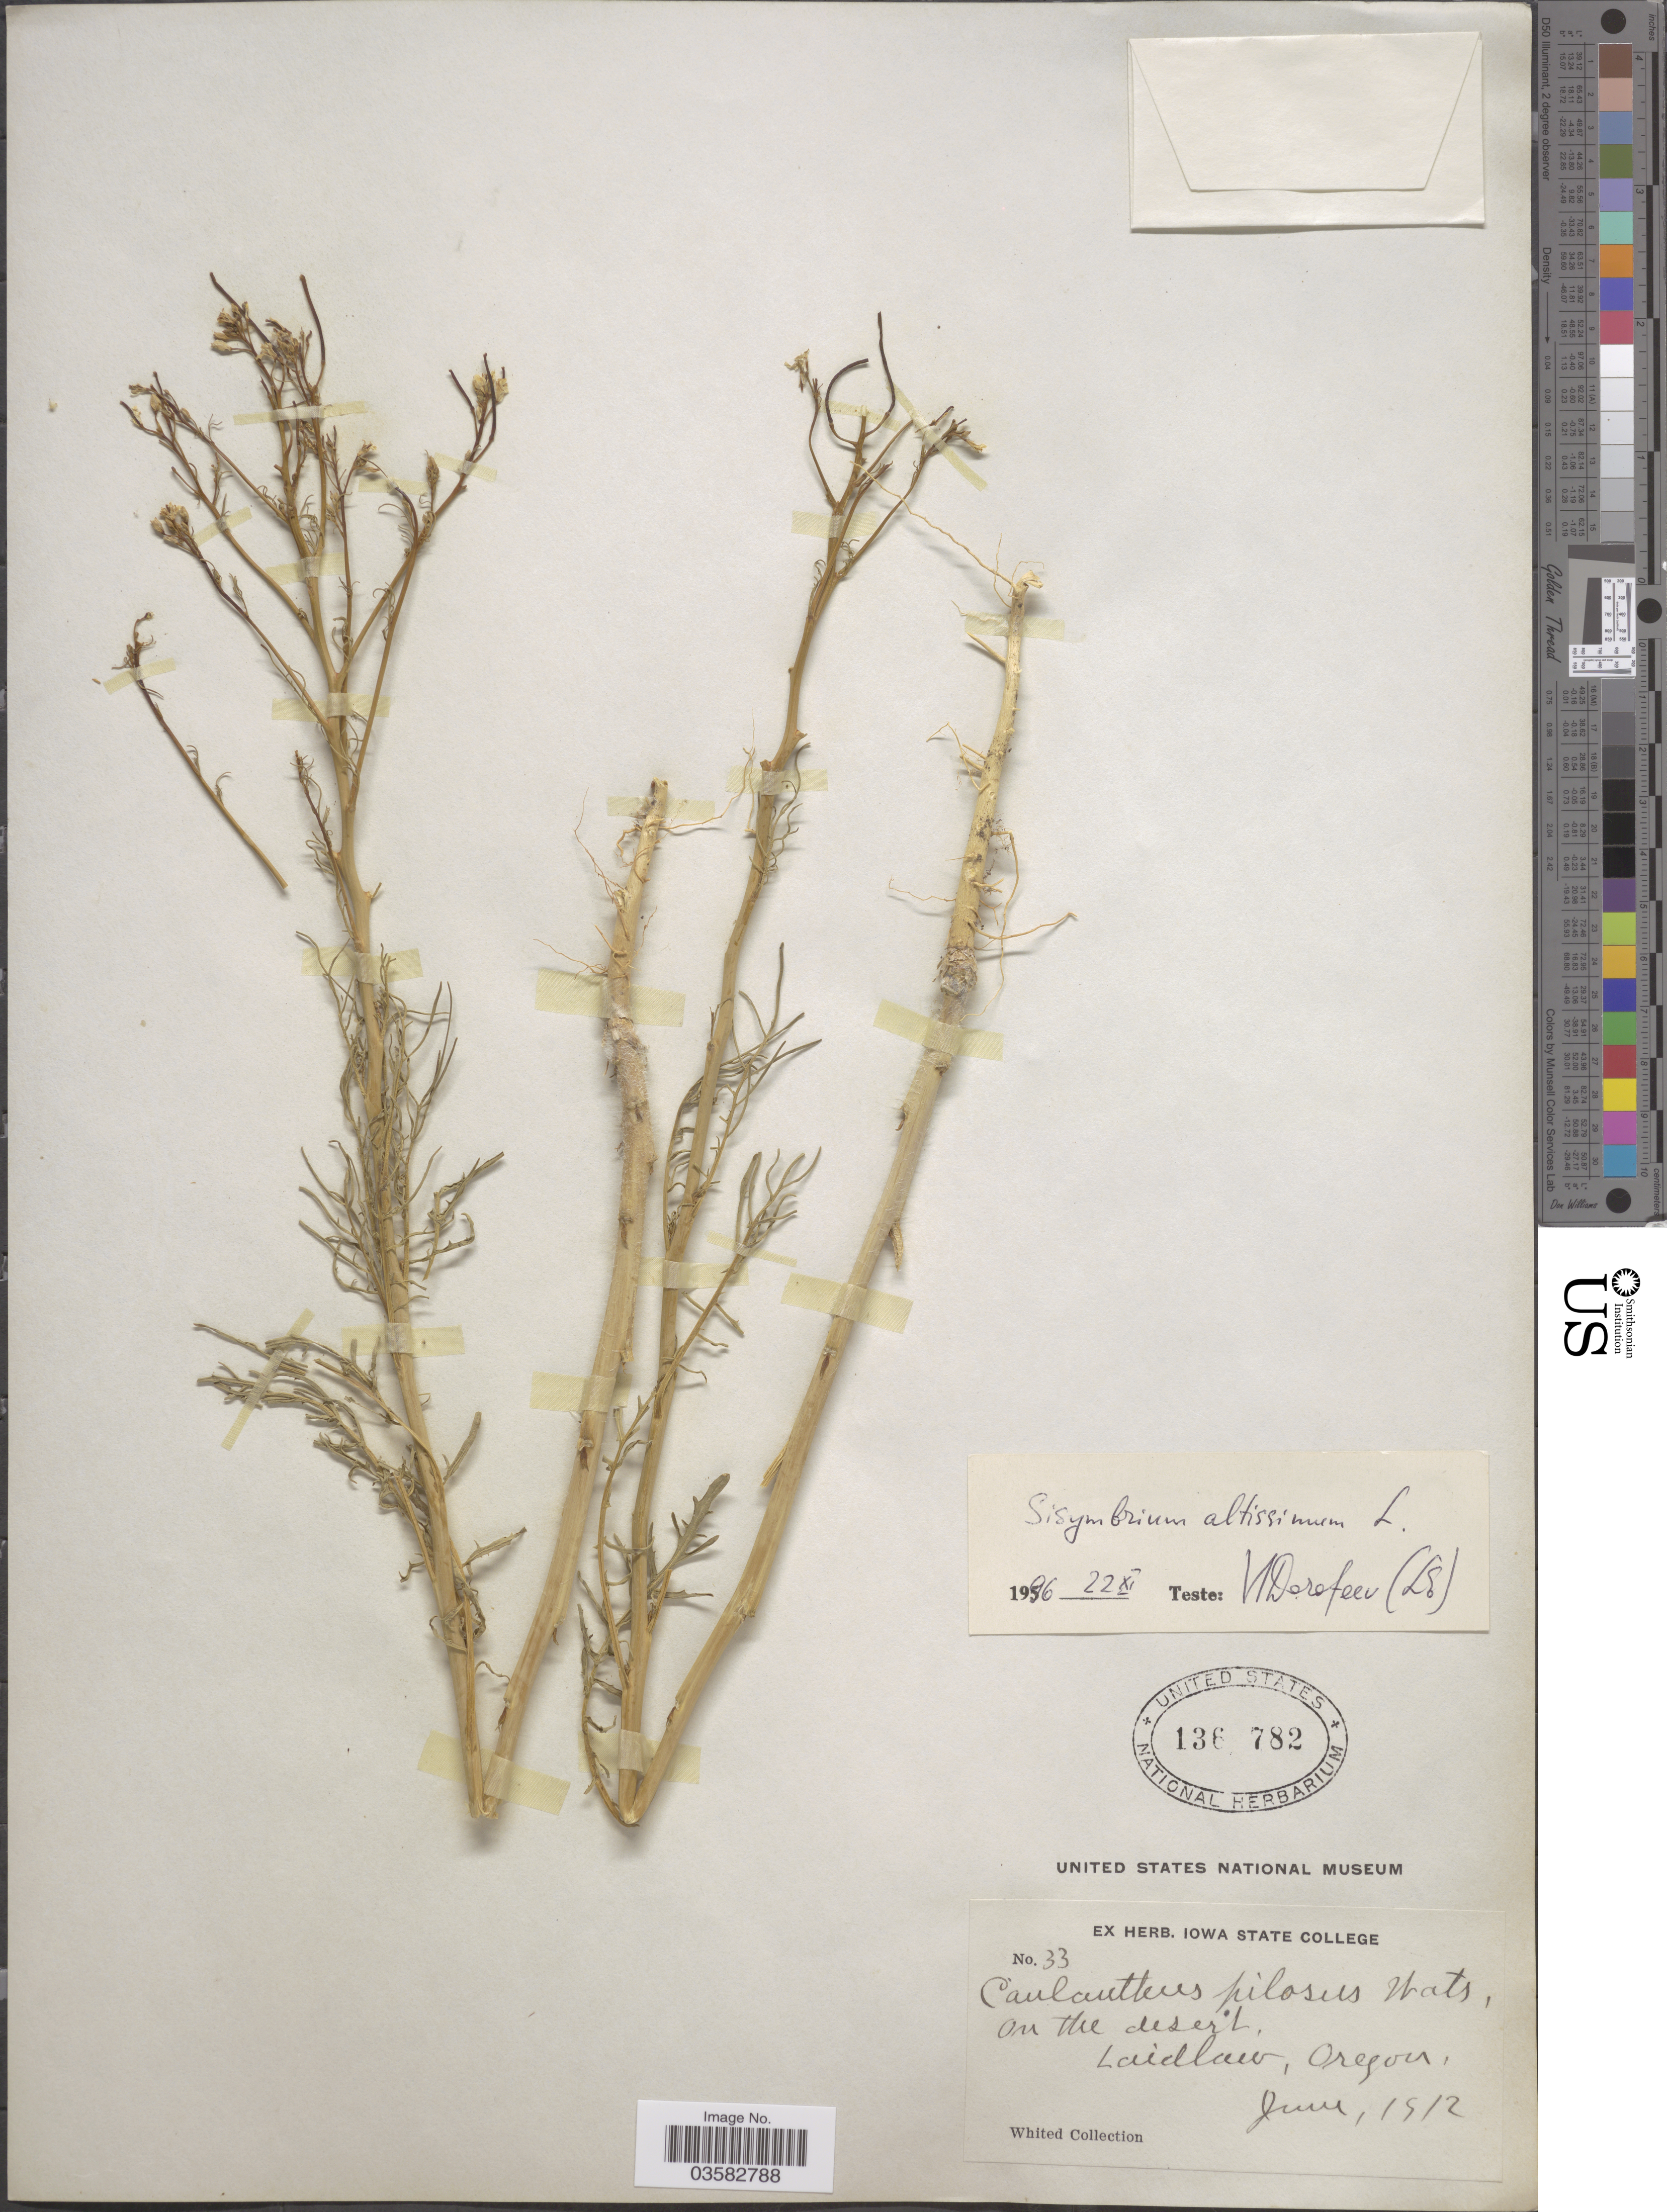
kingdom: Plantae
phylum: Tracheophyta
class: Magnoliopsida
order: Brassicales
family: Brassicaceae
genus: Sisymbrium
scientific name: Sisymbrium altissimum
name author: L.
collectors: Whited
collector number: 33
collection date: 1912-06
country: United States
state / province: Oregon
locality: On the desert, Laidlaw.